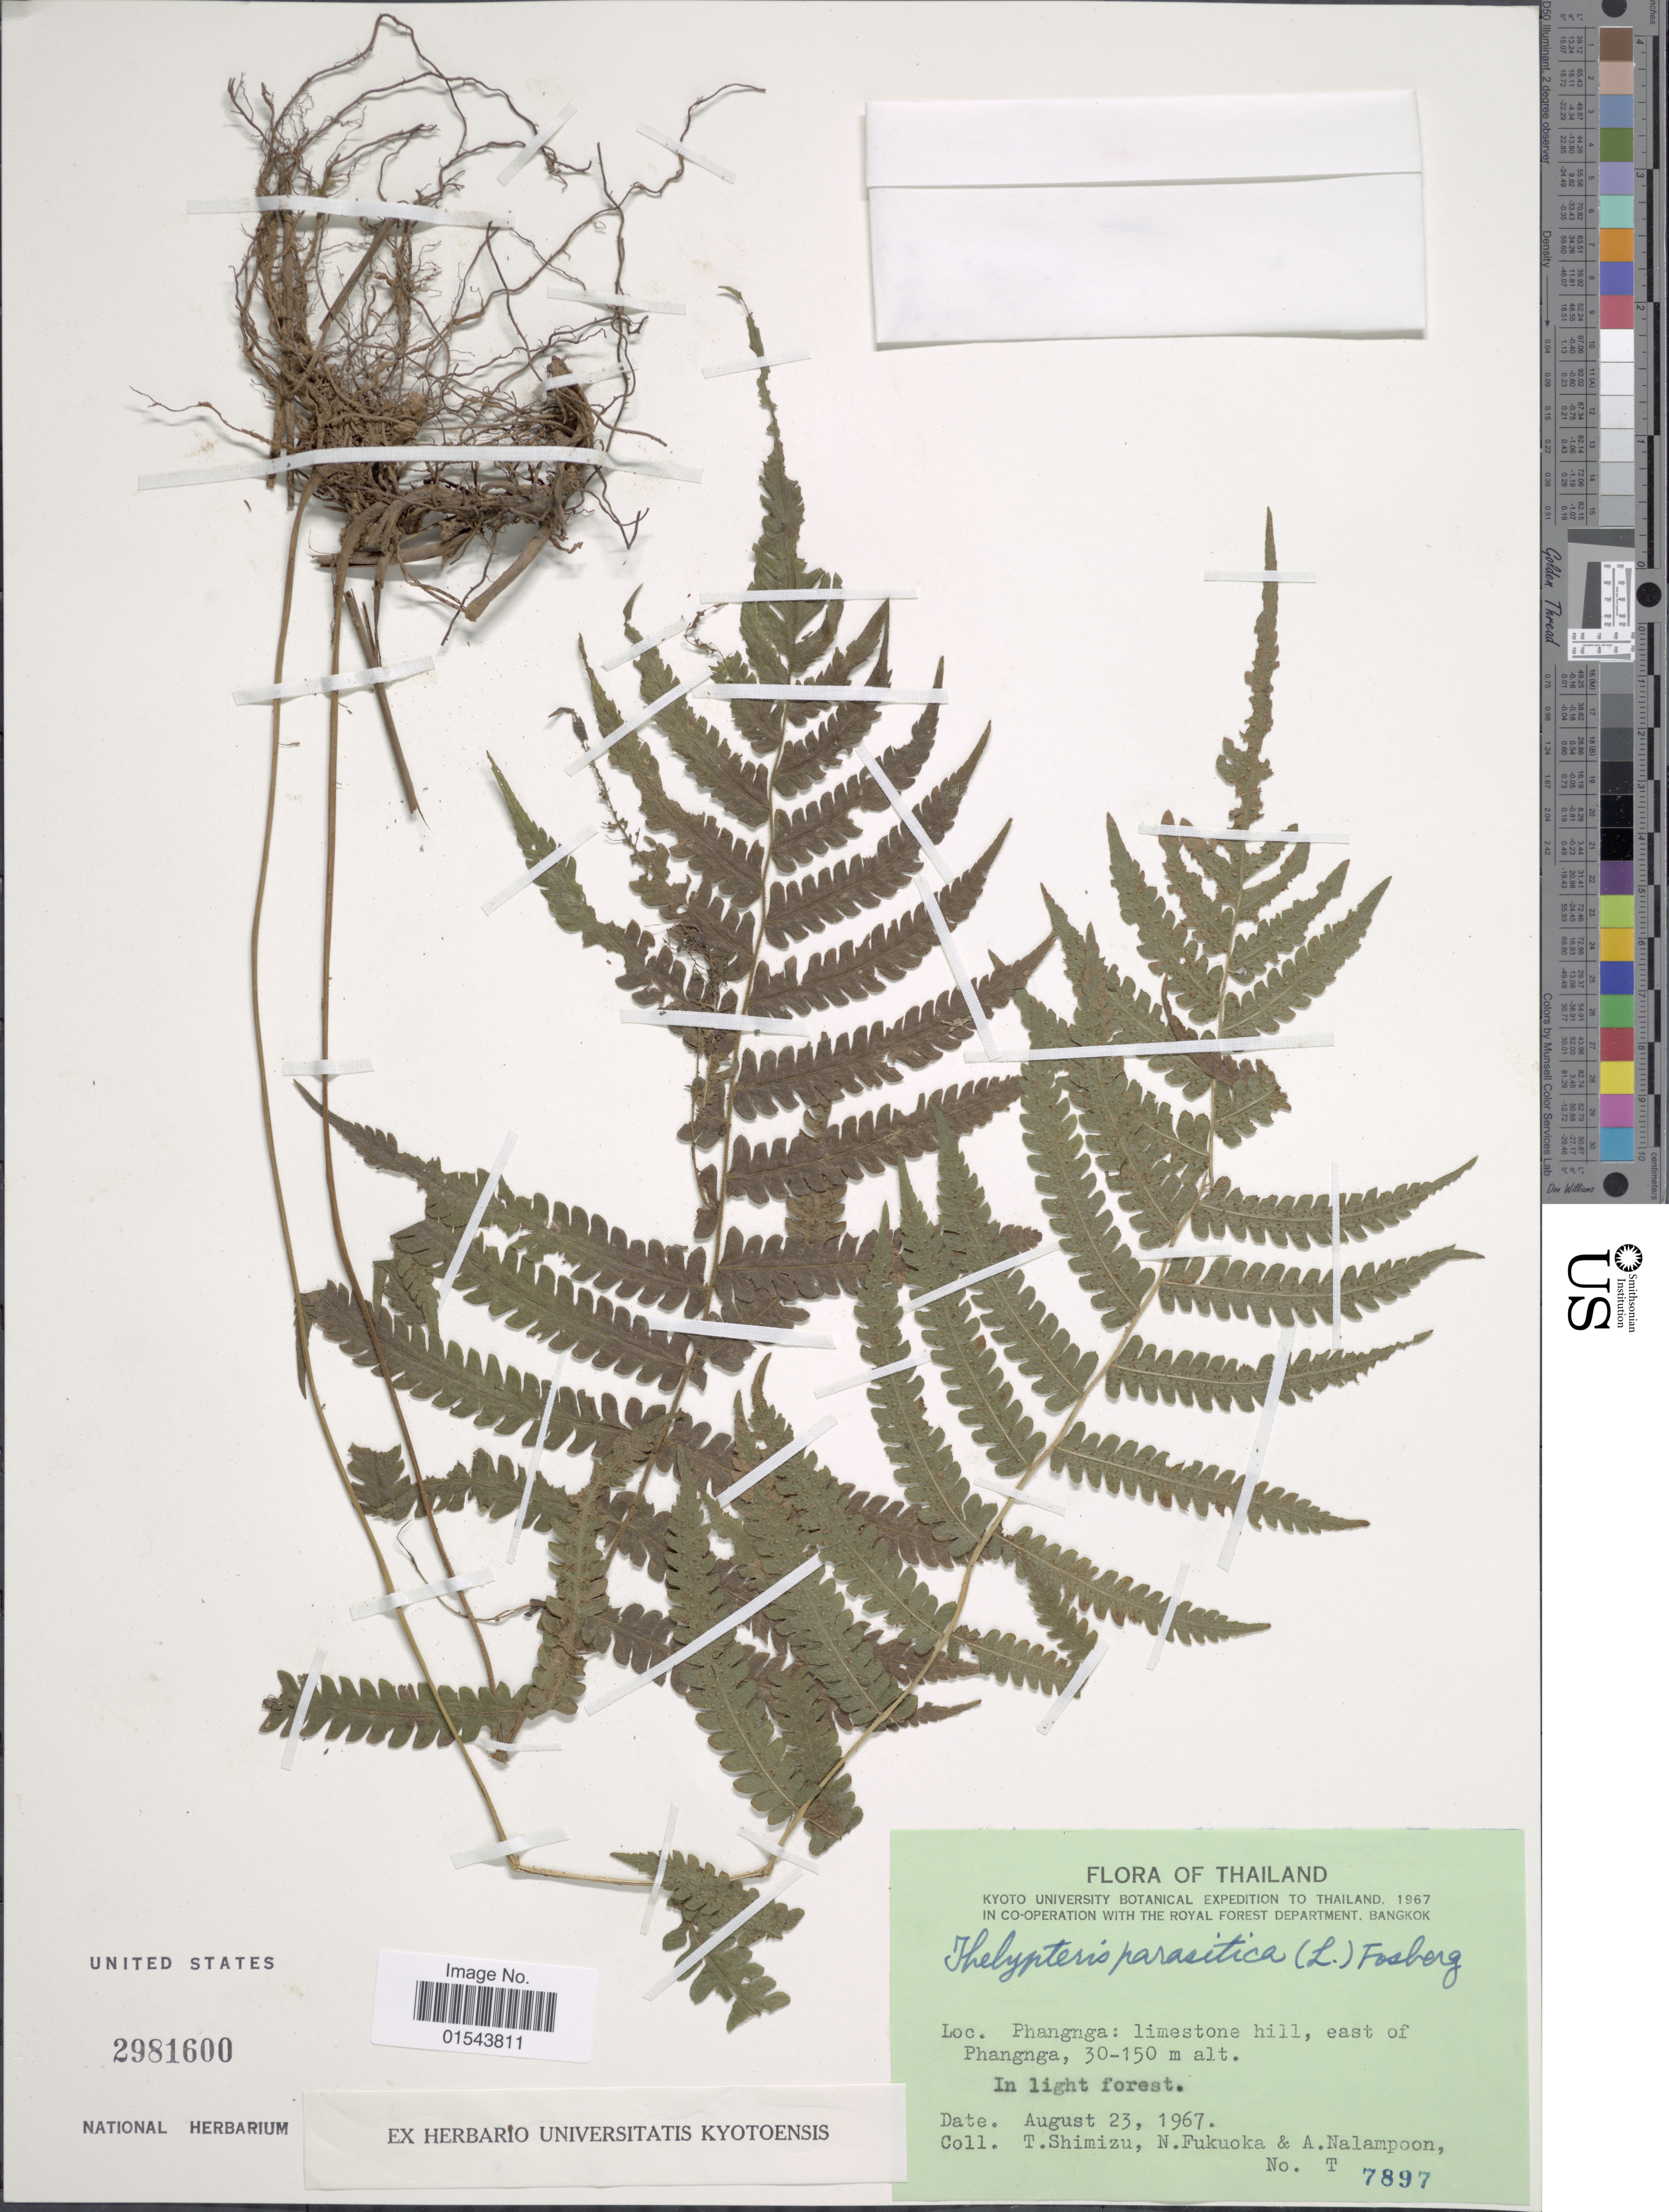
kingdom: Plantae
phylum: Tracheophyta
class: Polypodiopsida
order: Polypodiales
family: Thelypteridaceae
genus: Christella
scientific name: Christella parasitica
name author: (L.) H. Lév.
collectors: T. Shimizu, N. Fukuoka & A. Nalampoon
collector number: T 7897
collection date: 1967-08-23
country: Thailand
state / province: Phang Nga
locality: Phangnga: limestone hill, east of Phangnga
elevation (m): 30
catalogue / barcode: US 2981600